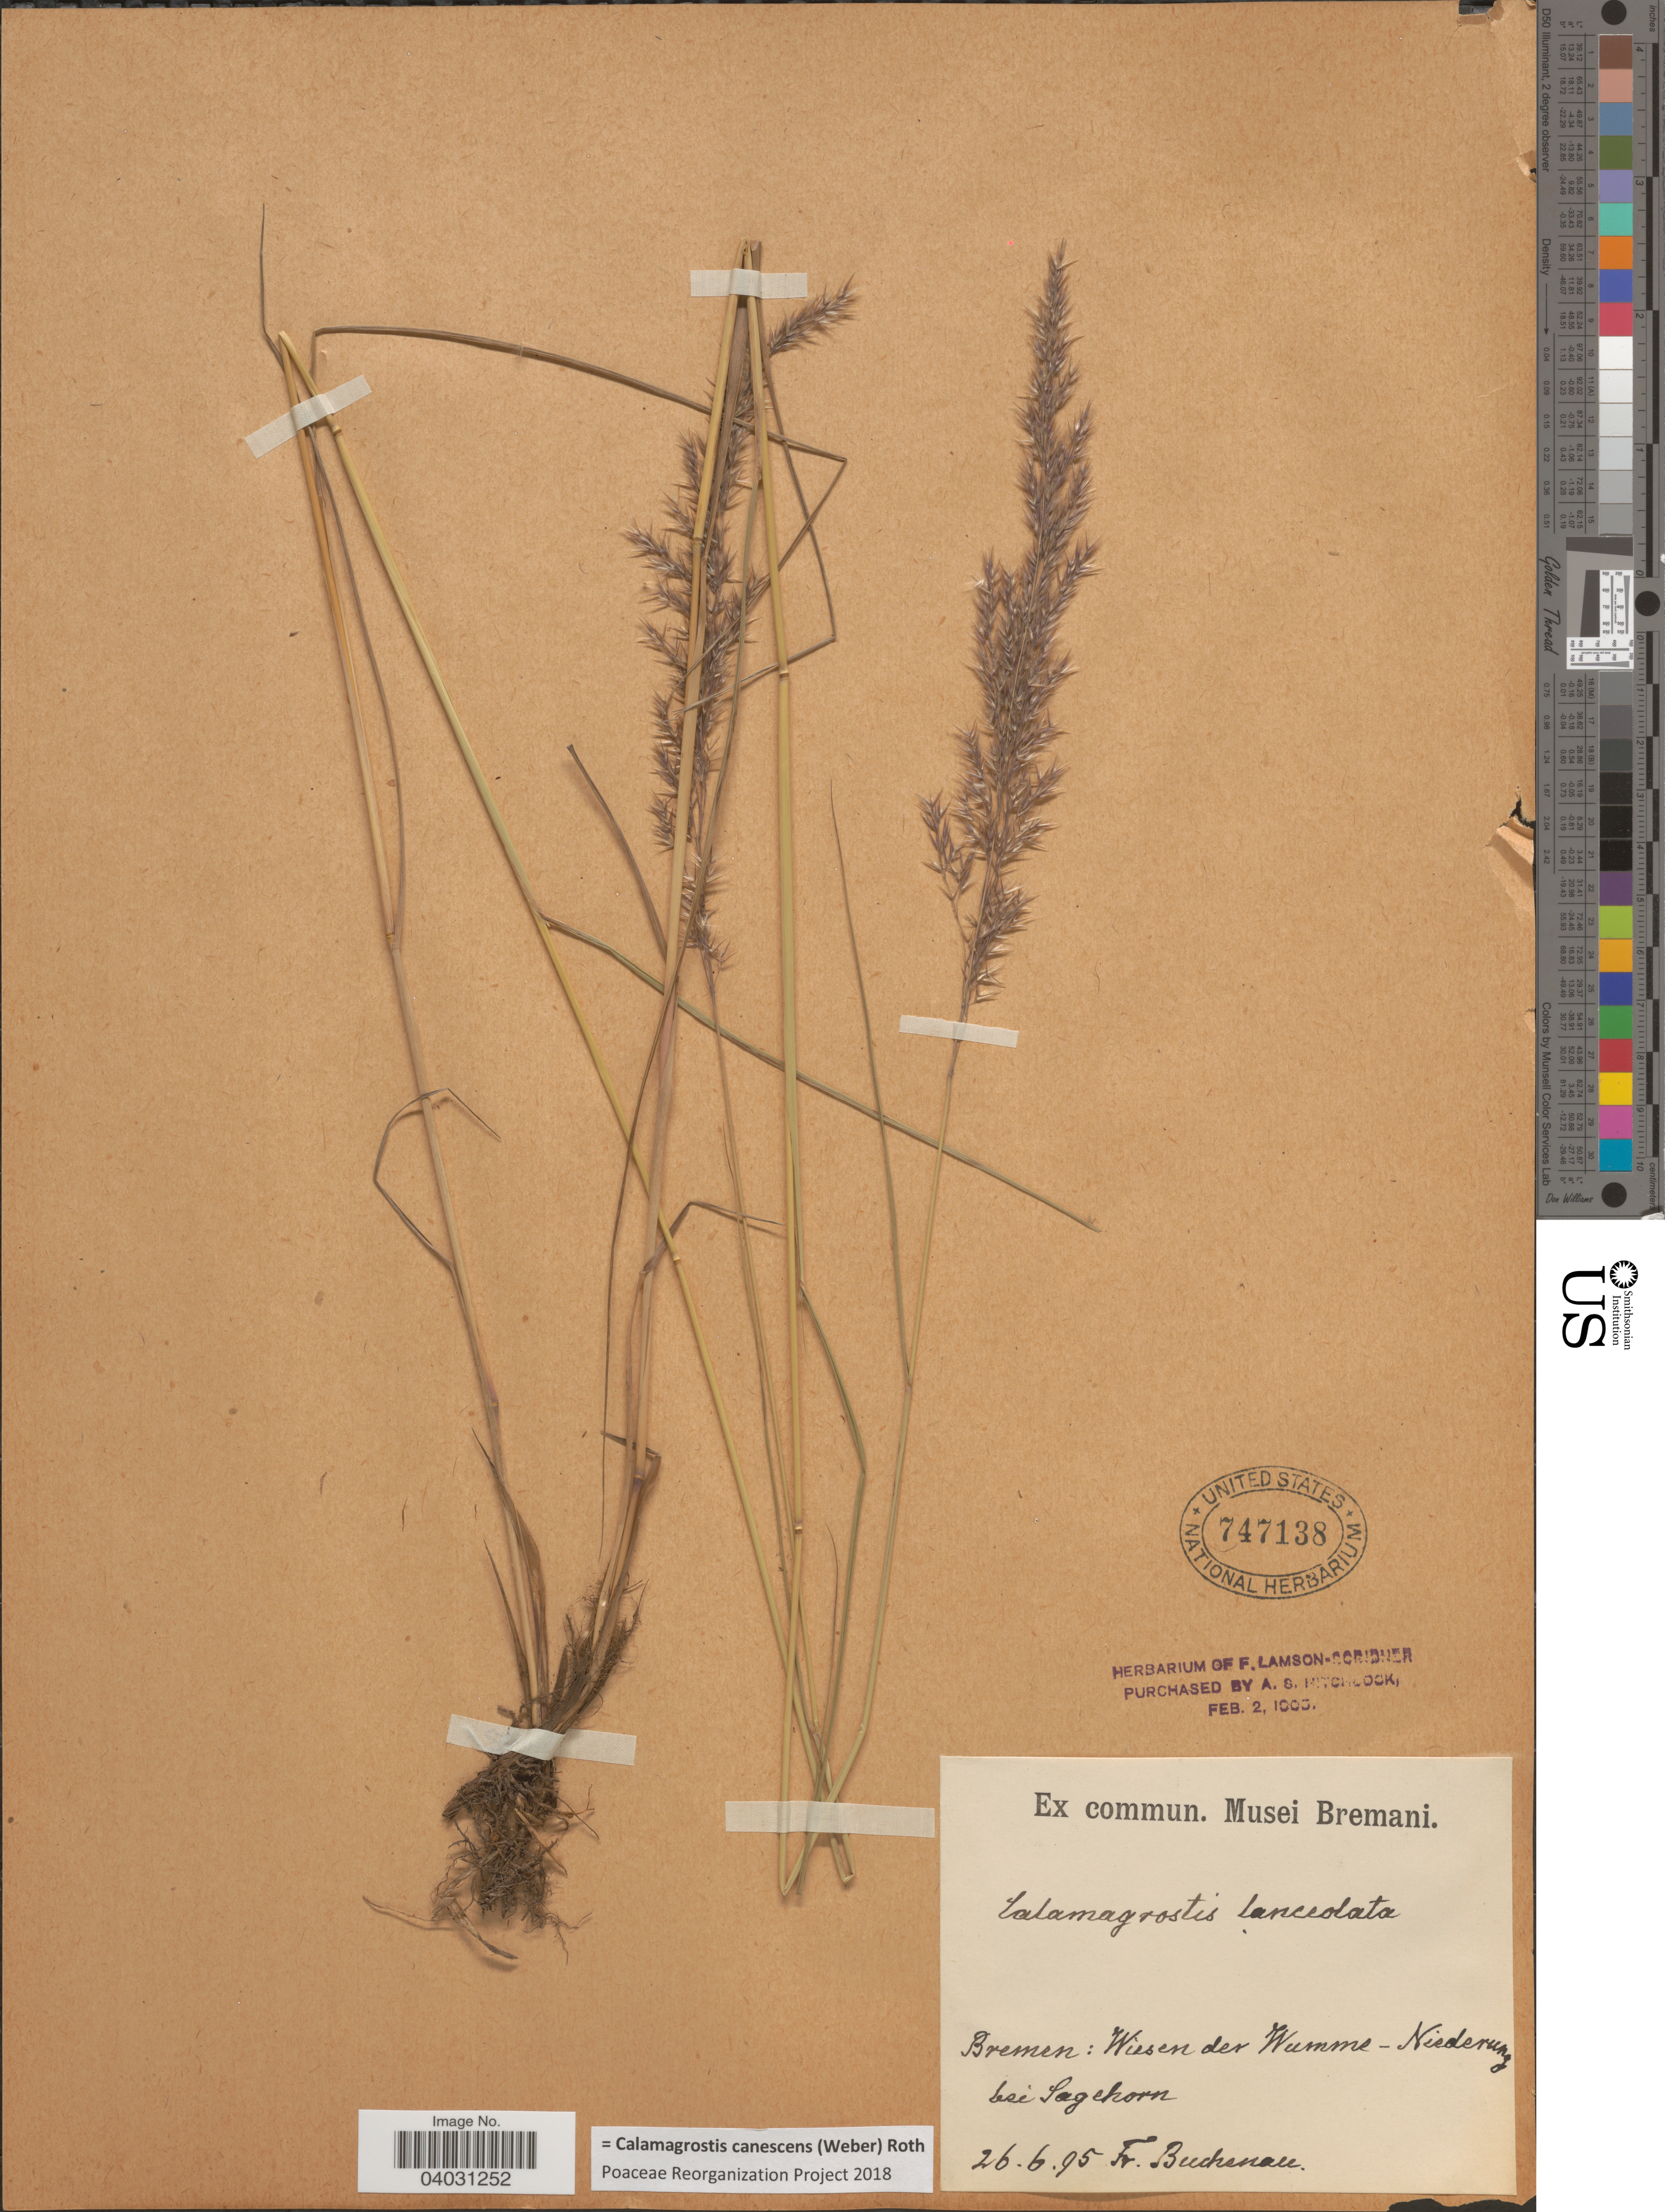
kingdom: Plantae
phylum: Tracheophyta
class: Liliopsida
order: Poales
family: Poaceae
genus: Calamagrostis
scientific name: Calamagrostis canescens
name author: (G.H. Weber) Roth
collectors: F. Buchenau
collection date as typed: Transcribed d/m/y: 26/6/95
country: Germany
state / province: Bremen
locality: Wiesen der Wumme - Niederung bei Sagehorn.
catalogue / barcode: US 747138